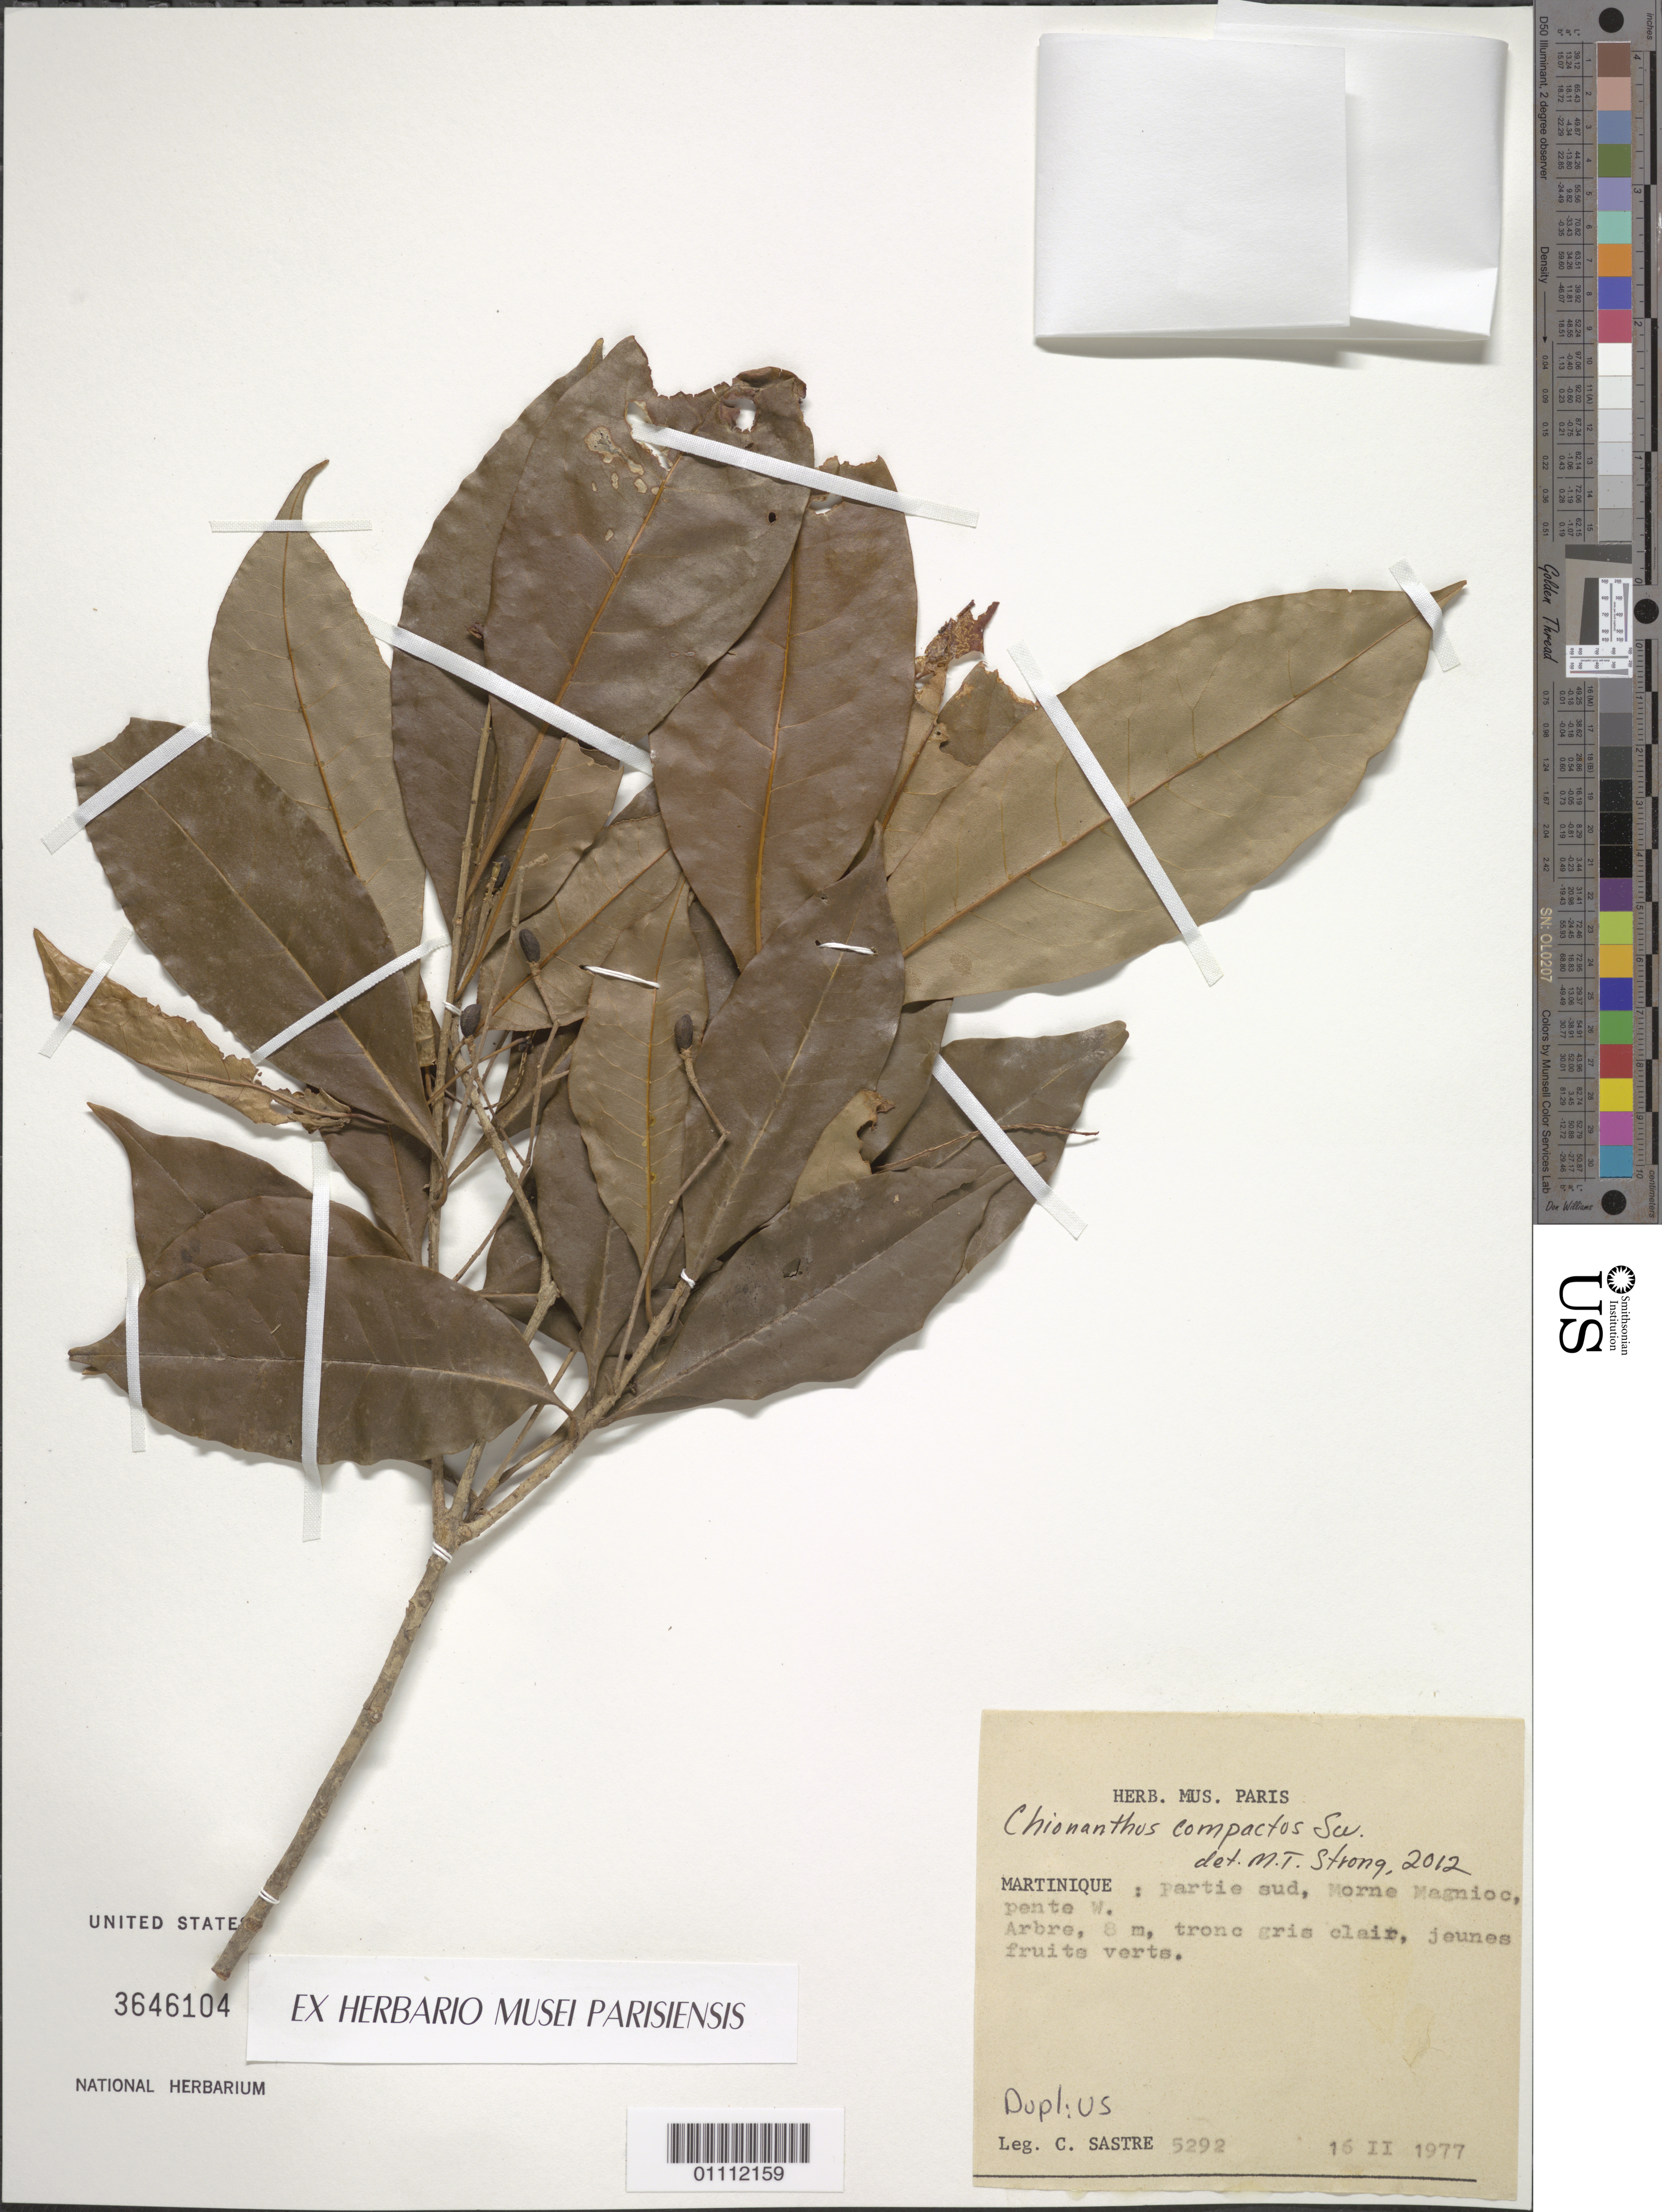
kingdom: Plantae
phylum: Tracheophyta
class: Magnoliopsida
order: Lamiales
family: Oleaceae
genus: Chionanthus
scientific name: Chionanthus compactus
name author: Sw.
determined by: Strong, M. T., (US), Smithsonian Institution - National Museum of Natural History (UNITED STATES)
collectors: C. H. L. Sastre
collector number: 5292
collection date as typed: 16 Feb 1977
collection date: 1977-02-16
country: Martinique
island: Martinique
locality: Morne Magnioc, partie sud, pente W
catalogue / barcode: US 3646104